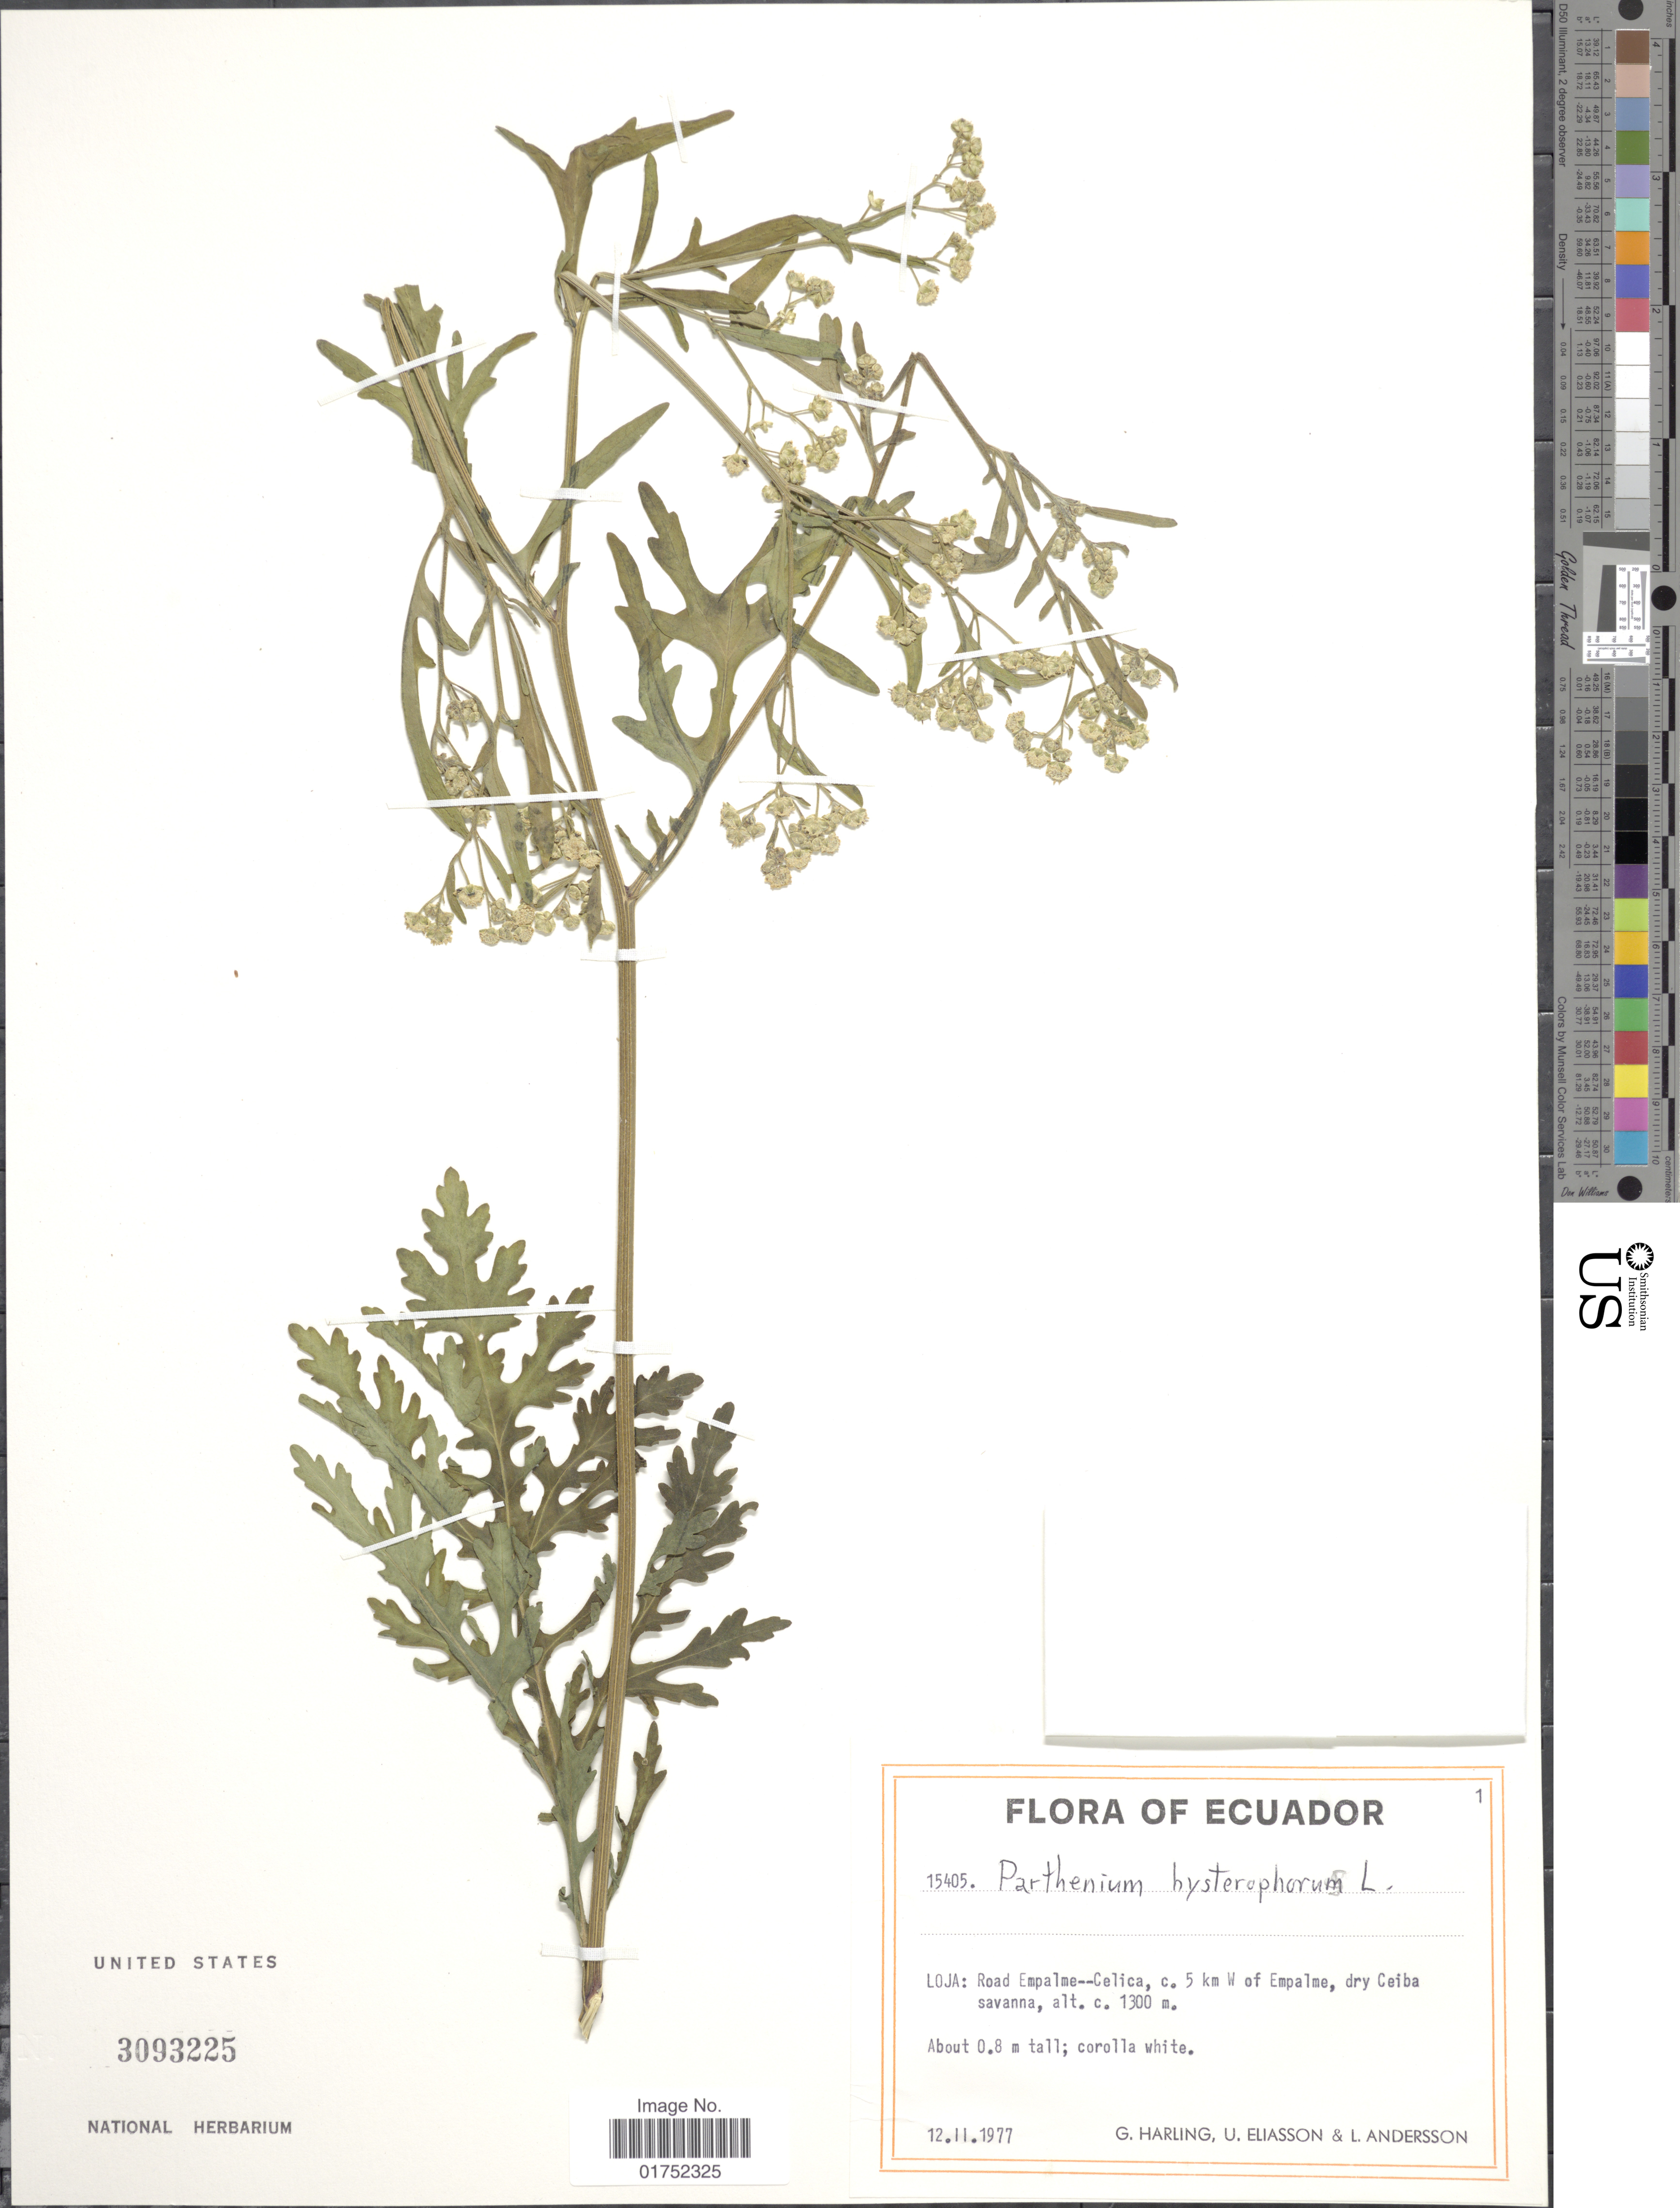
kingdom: Plantae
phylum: Tracheophyta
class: Magnoliopsida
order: Asterales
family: Asteraceae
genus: Parthenium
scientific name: Parthenium hysterophorus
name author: L.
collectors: G. Harling, U. Eliasson & L. Andersson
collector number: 15405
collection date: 1977-02-12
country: Ecuador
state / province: Loja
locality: Road Empalme-Celica, c. 5 km W of Empalme, dry Ceiba savanna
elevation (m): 1300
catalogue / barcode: US 3093225